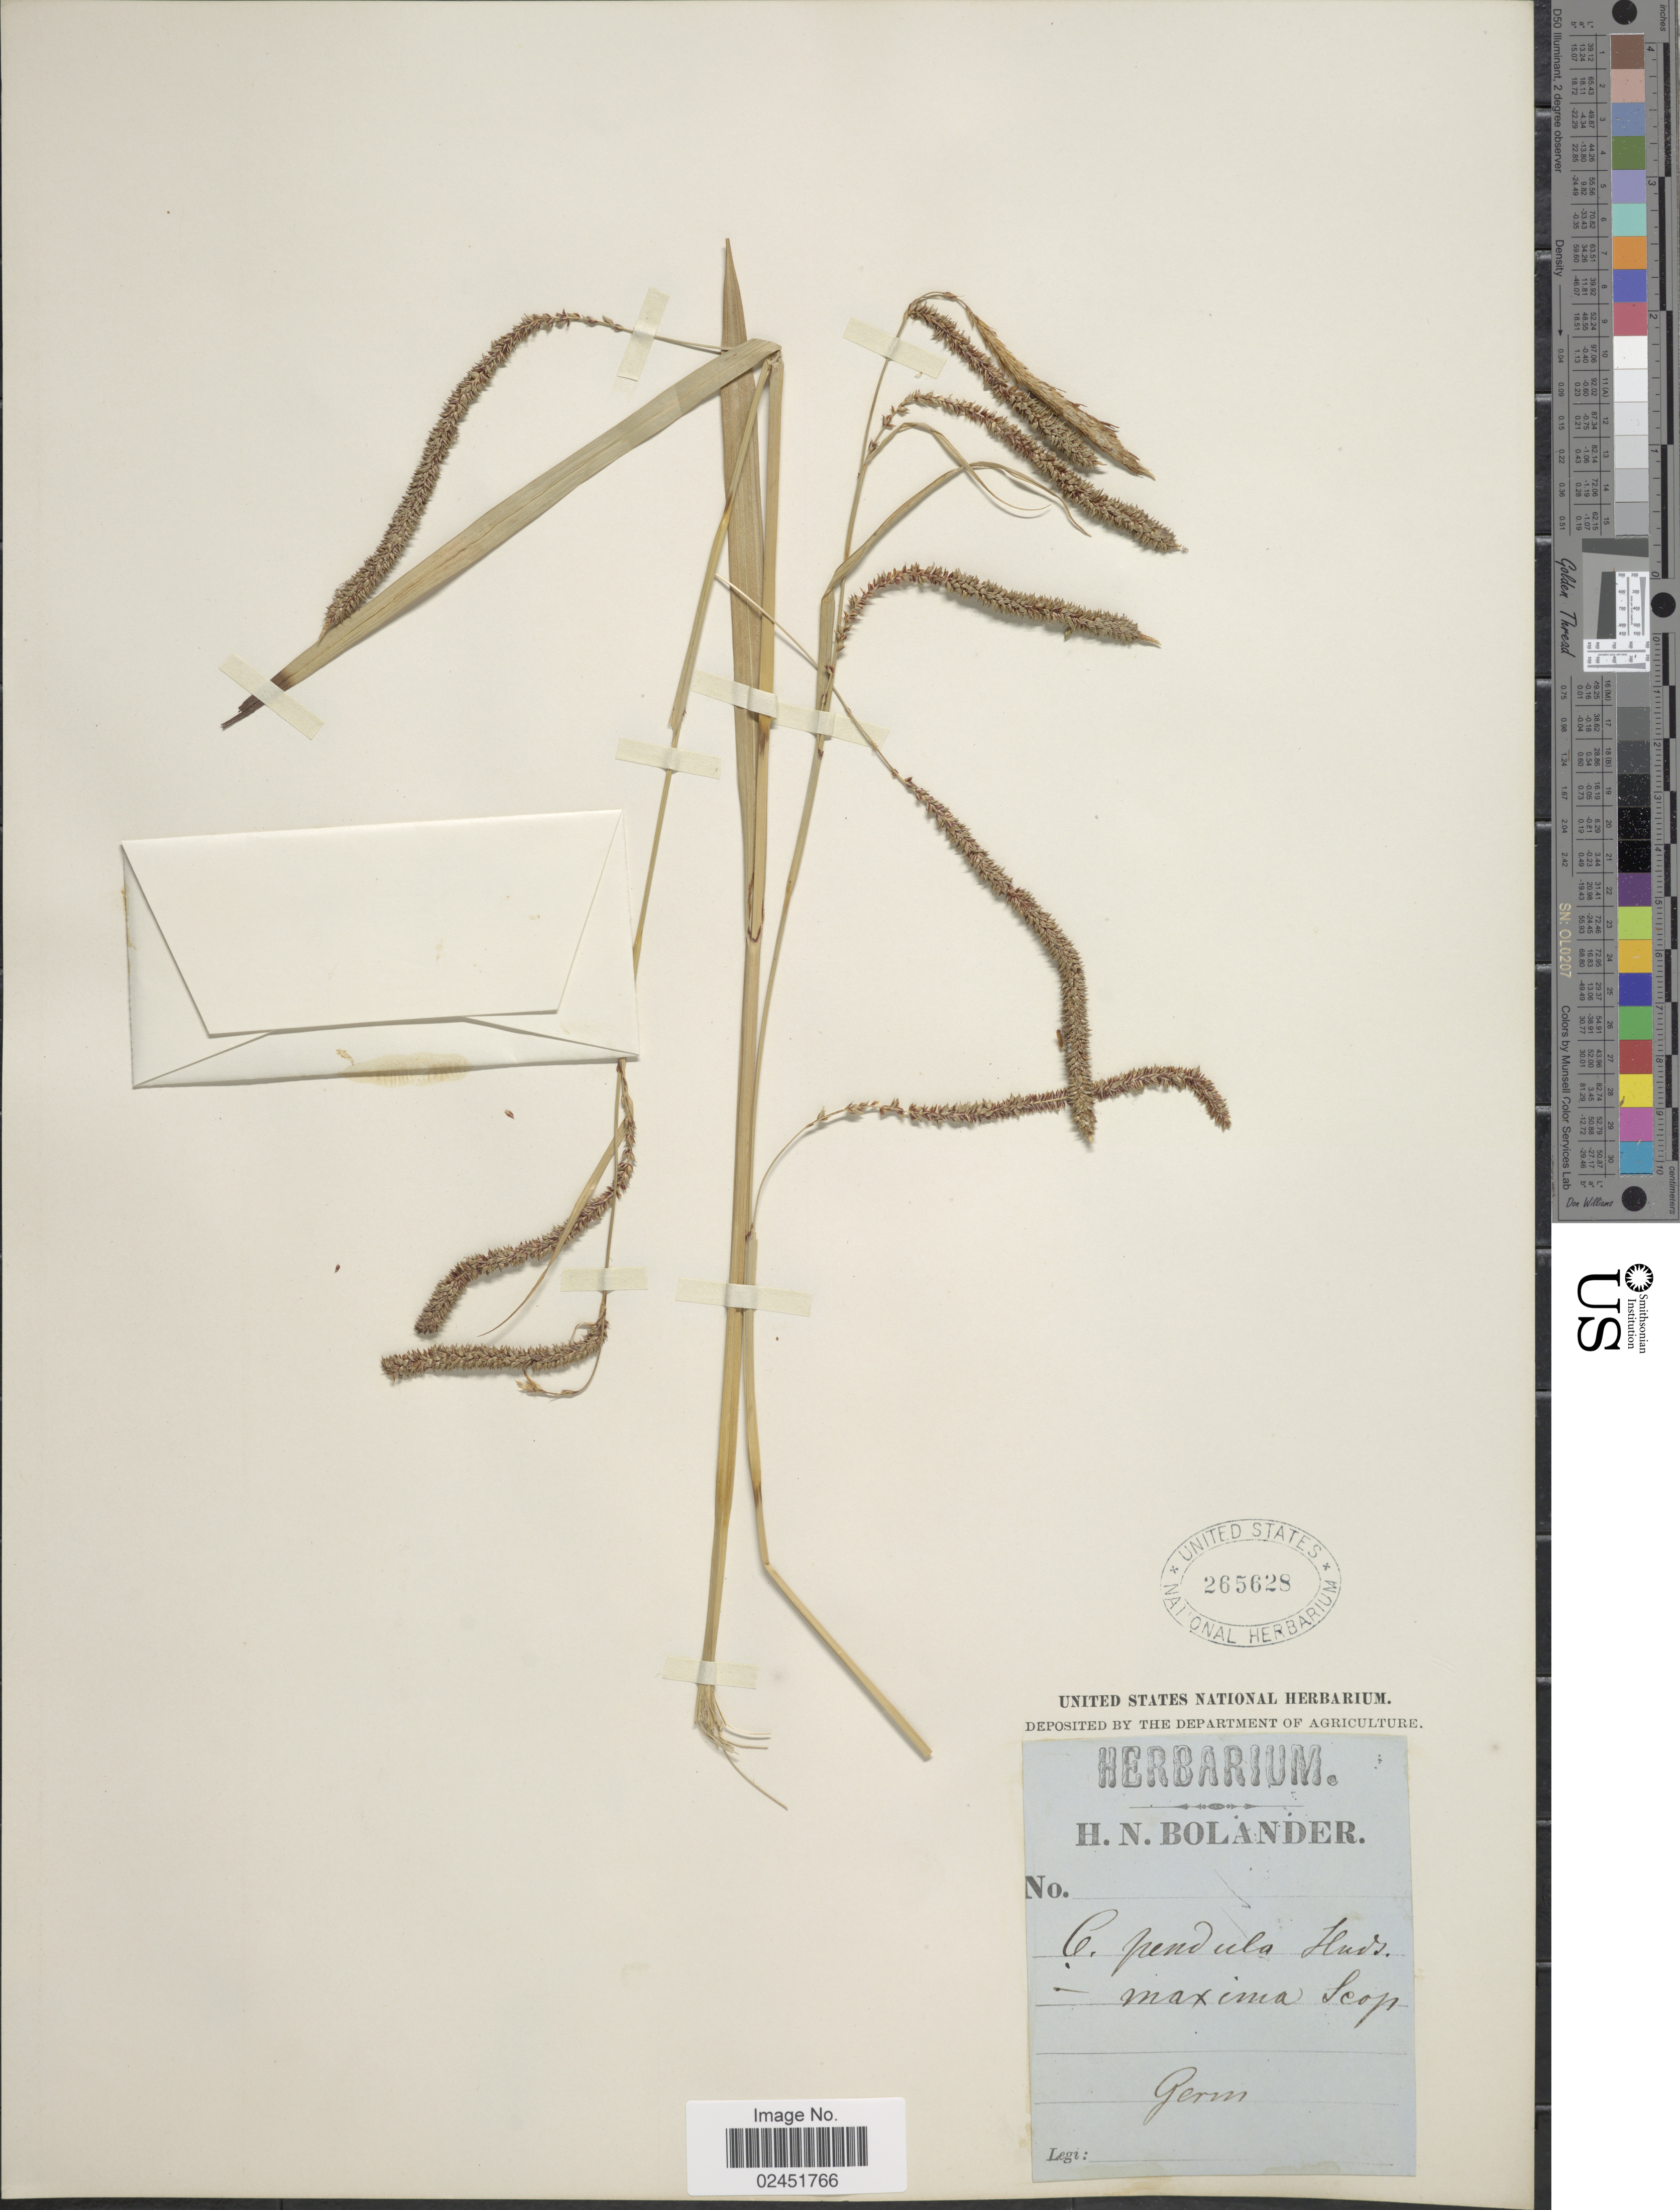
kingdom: Plantae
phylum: Tracheophyta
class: Liliopsida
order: Poales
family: Cyperaceae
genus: Carex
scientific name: Carex pendula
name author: Huds.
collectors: H. N. Bolander (herbarium)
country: Germany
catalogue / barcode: US 265628